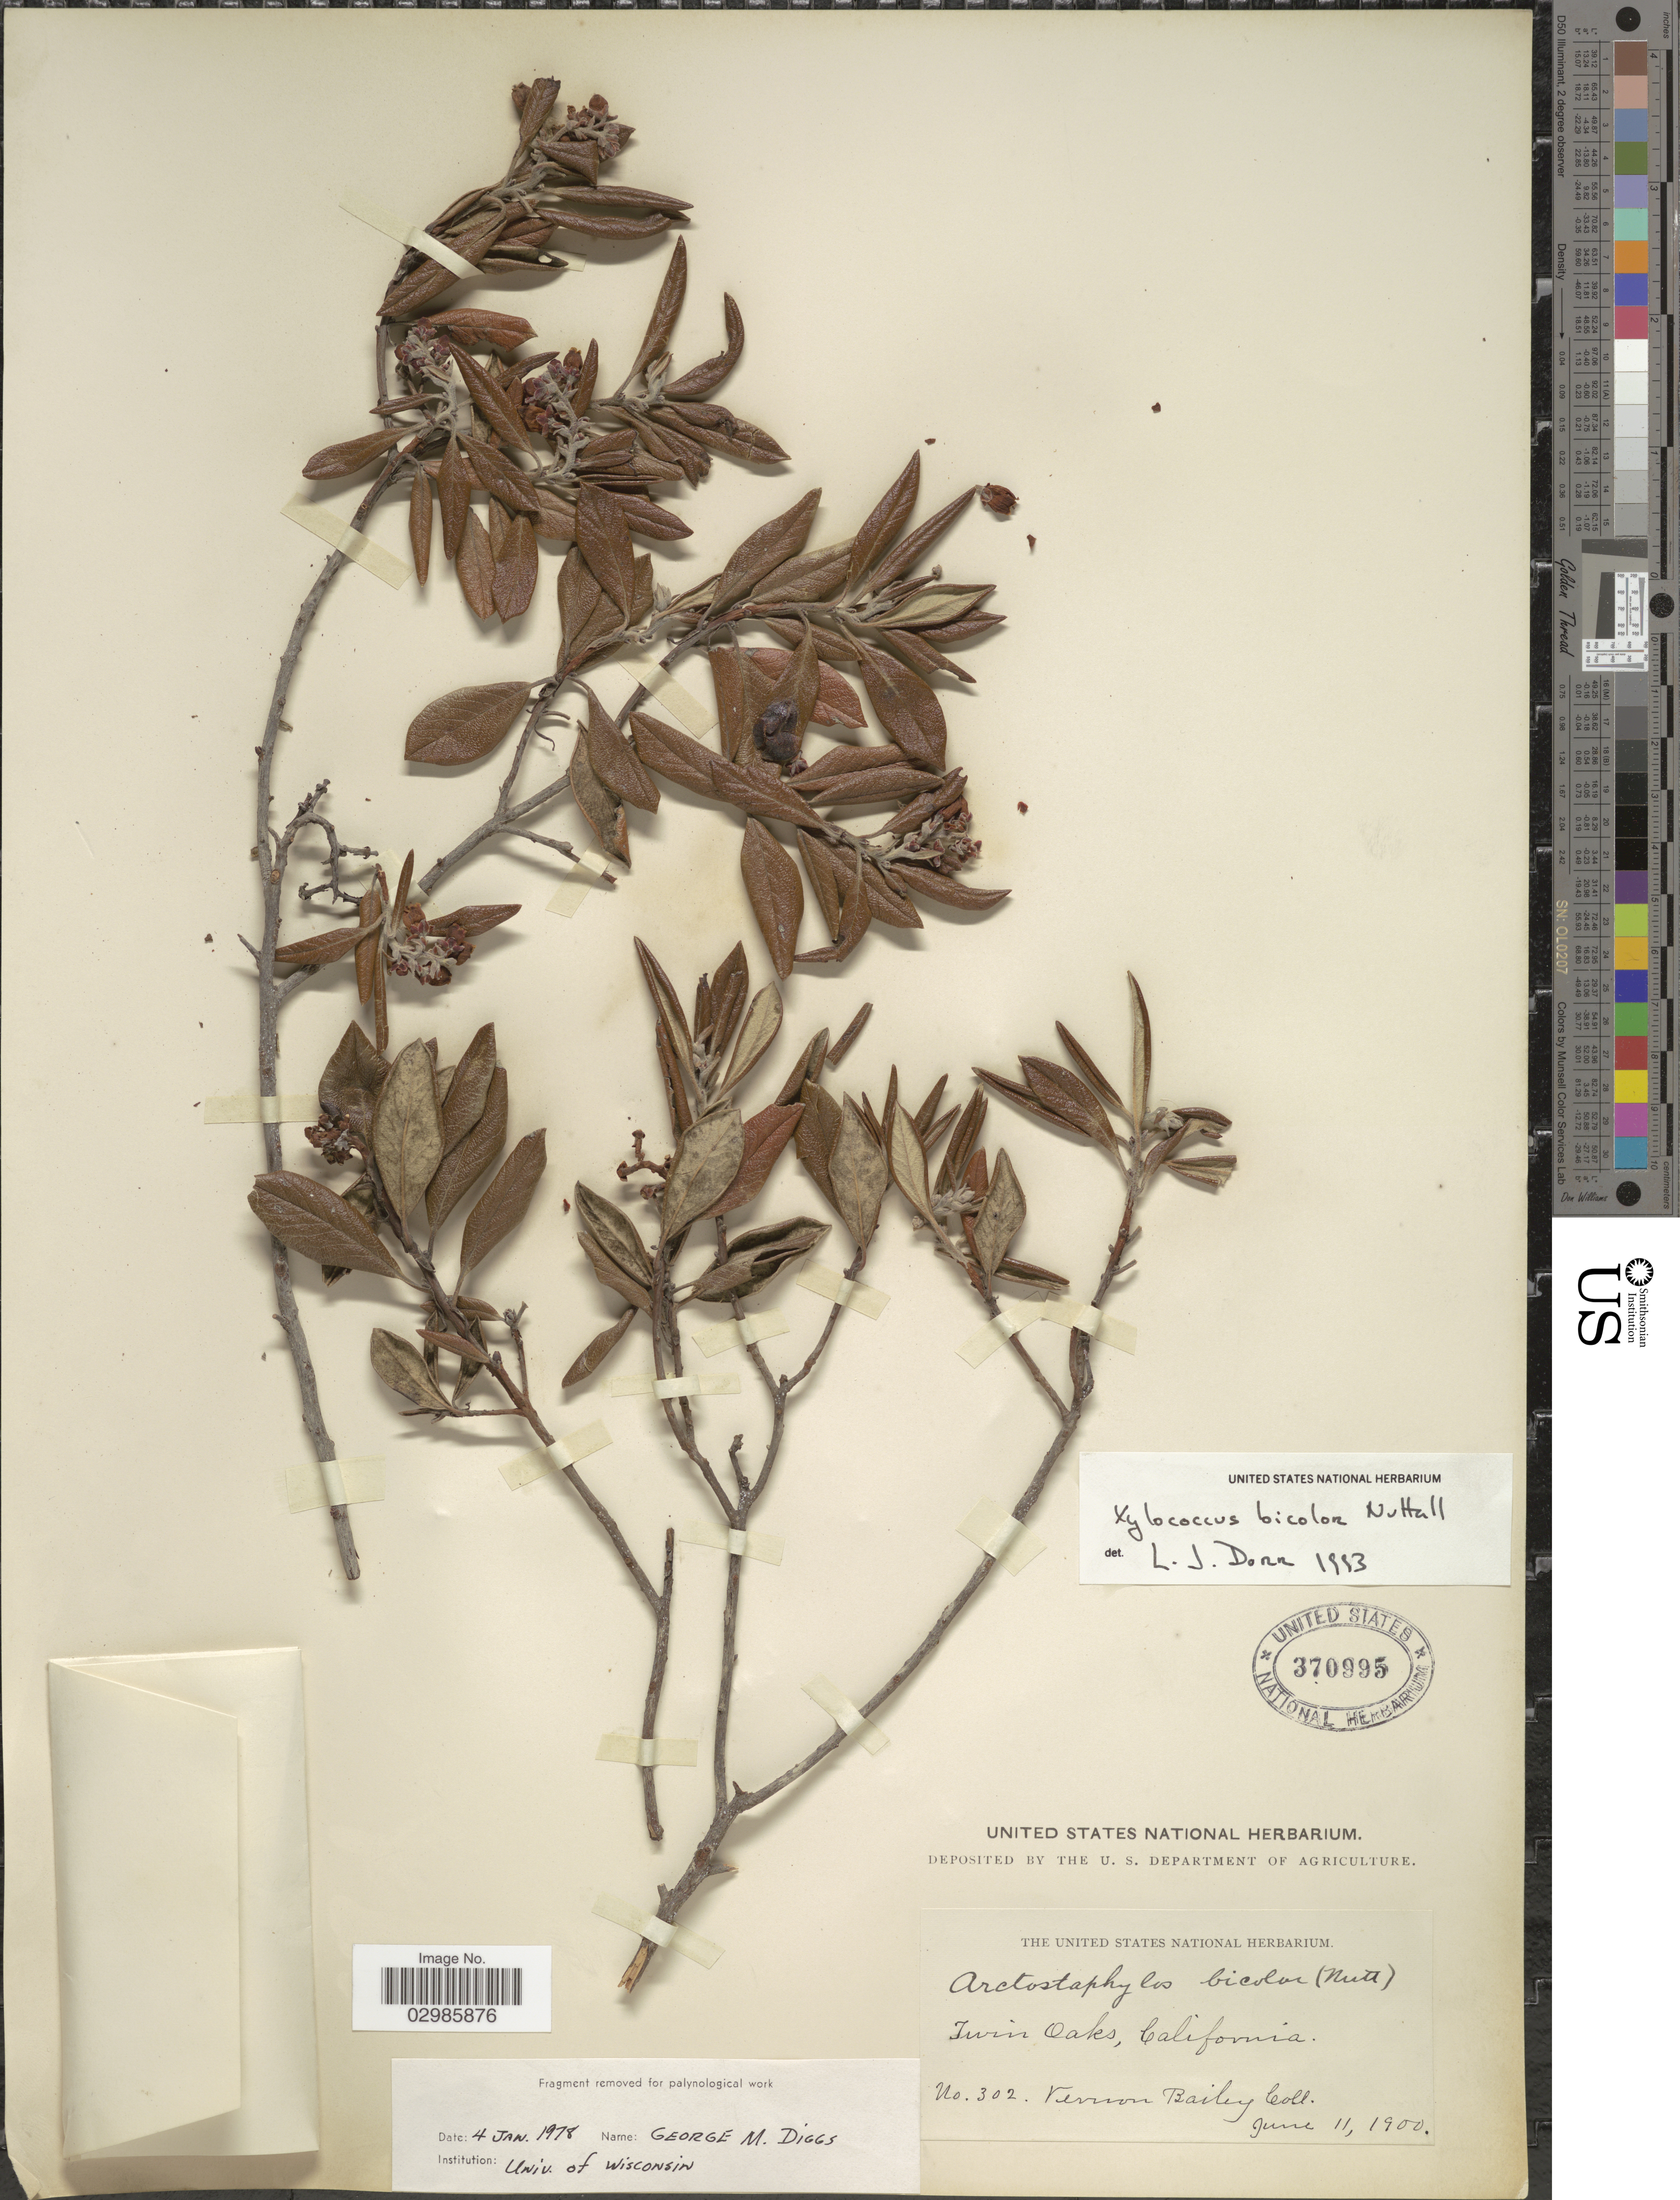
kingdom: Plantae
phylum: Tracheophyta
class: Magnoliopsida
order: Ericales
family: Ericaceae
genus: Xylococcus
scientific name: Xylococcus bicolor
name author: Nutt.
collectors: V. O. Bailey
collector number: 302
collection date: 1900-06-11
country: United States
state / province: California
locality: Twin Oaks.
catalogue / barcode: US 370995